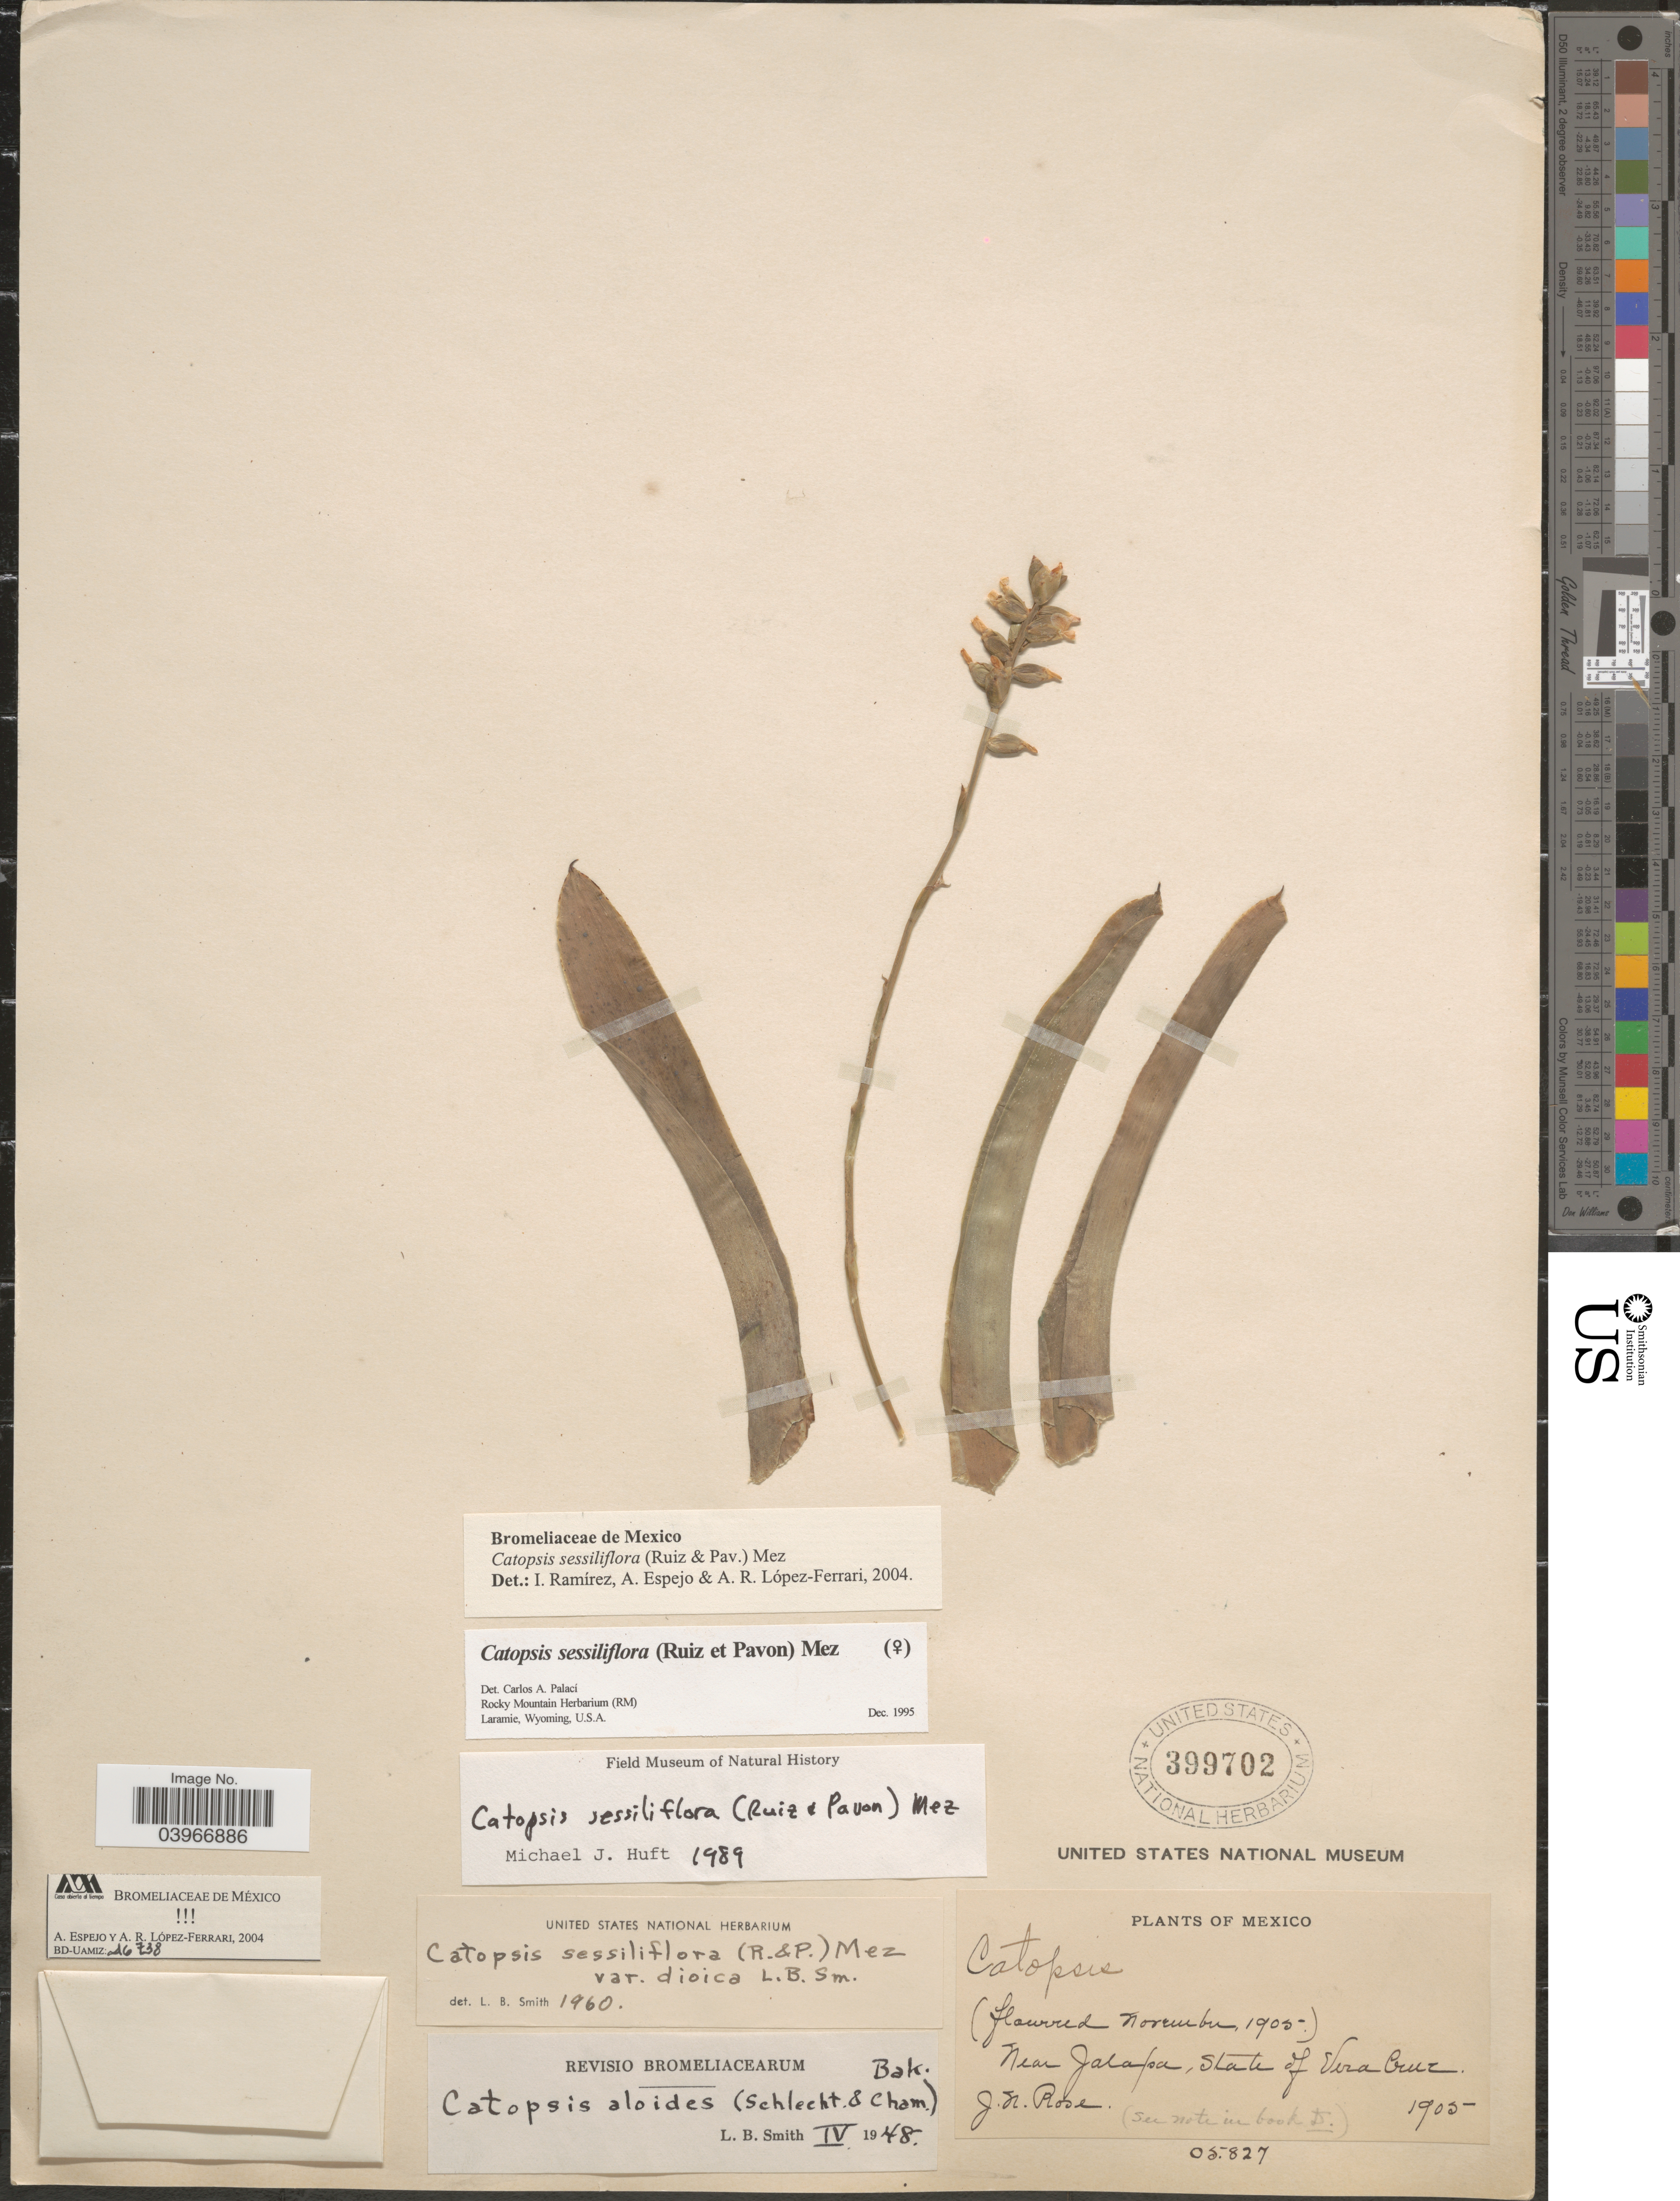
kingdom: Plantae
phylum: Tracheophyta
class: Liliopsida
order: Poales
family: Bromeliaceae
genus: Catopsis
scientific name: Catopsis sessiliflora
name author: (Ruiz & Pav.) Mez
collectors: J. N. Rose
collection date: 1905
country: Mexico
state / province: Veracruz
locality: Near Jalapa, State of Vera Cruz.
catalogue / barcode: US 399702